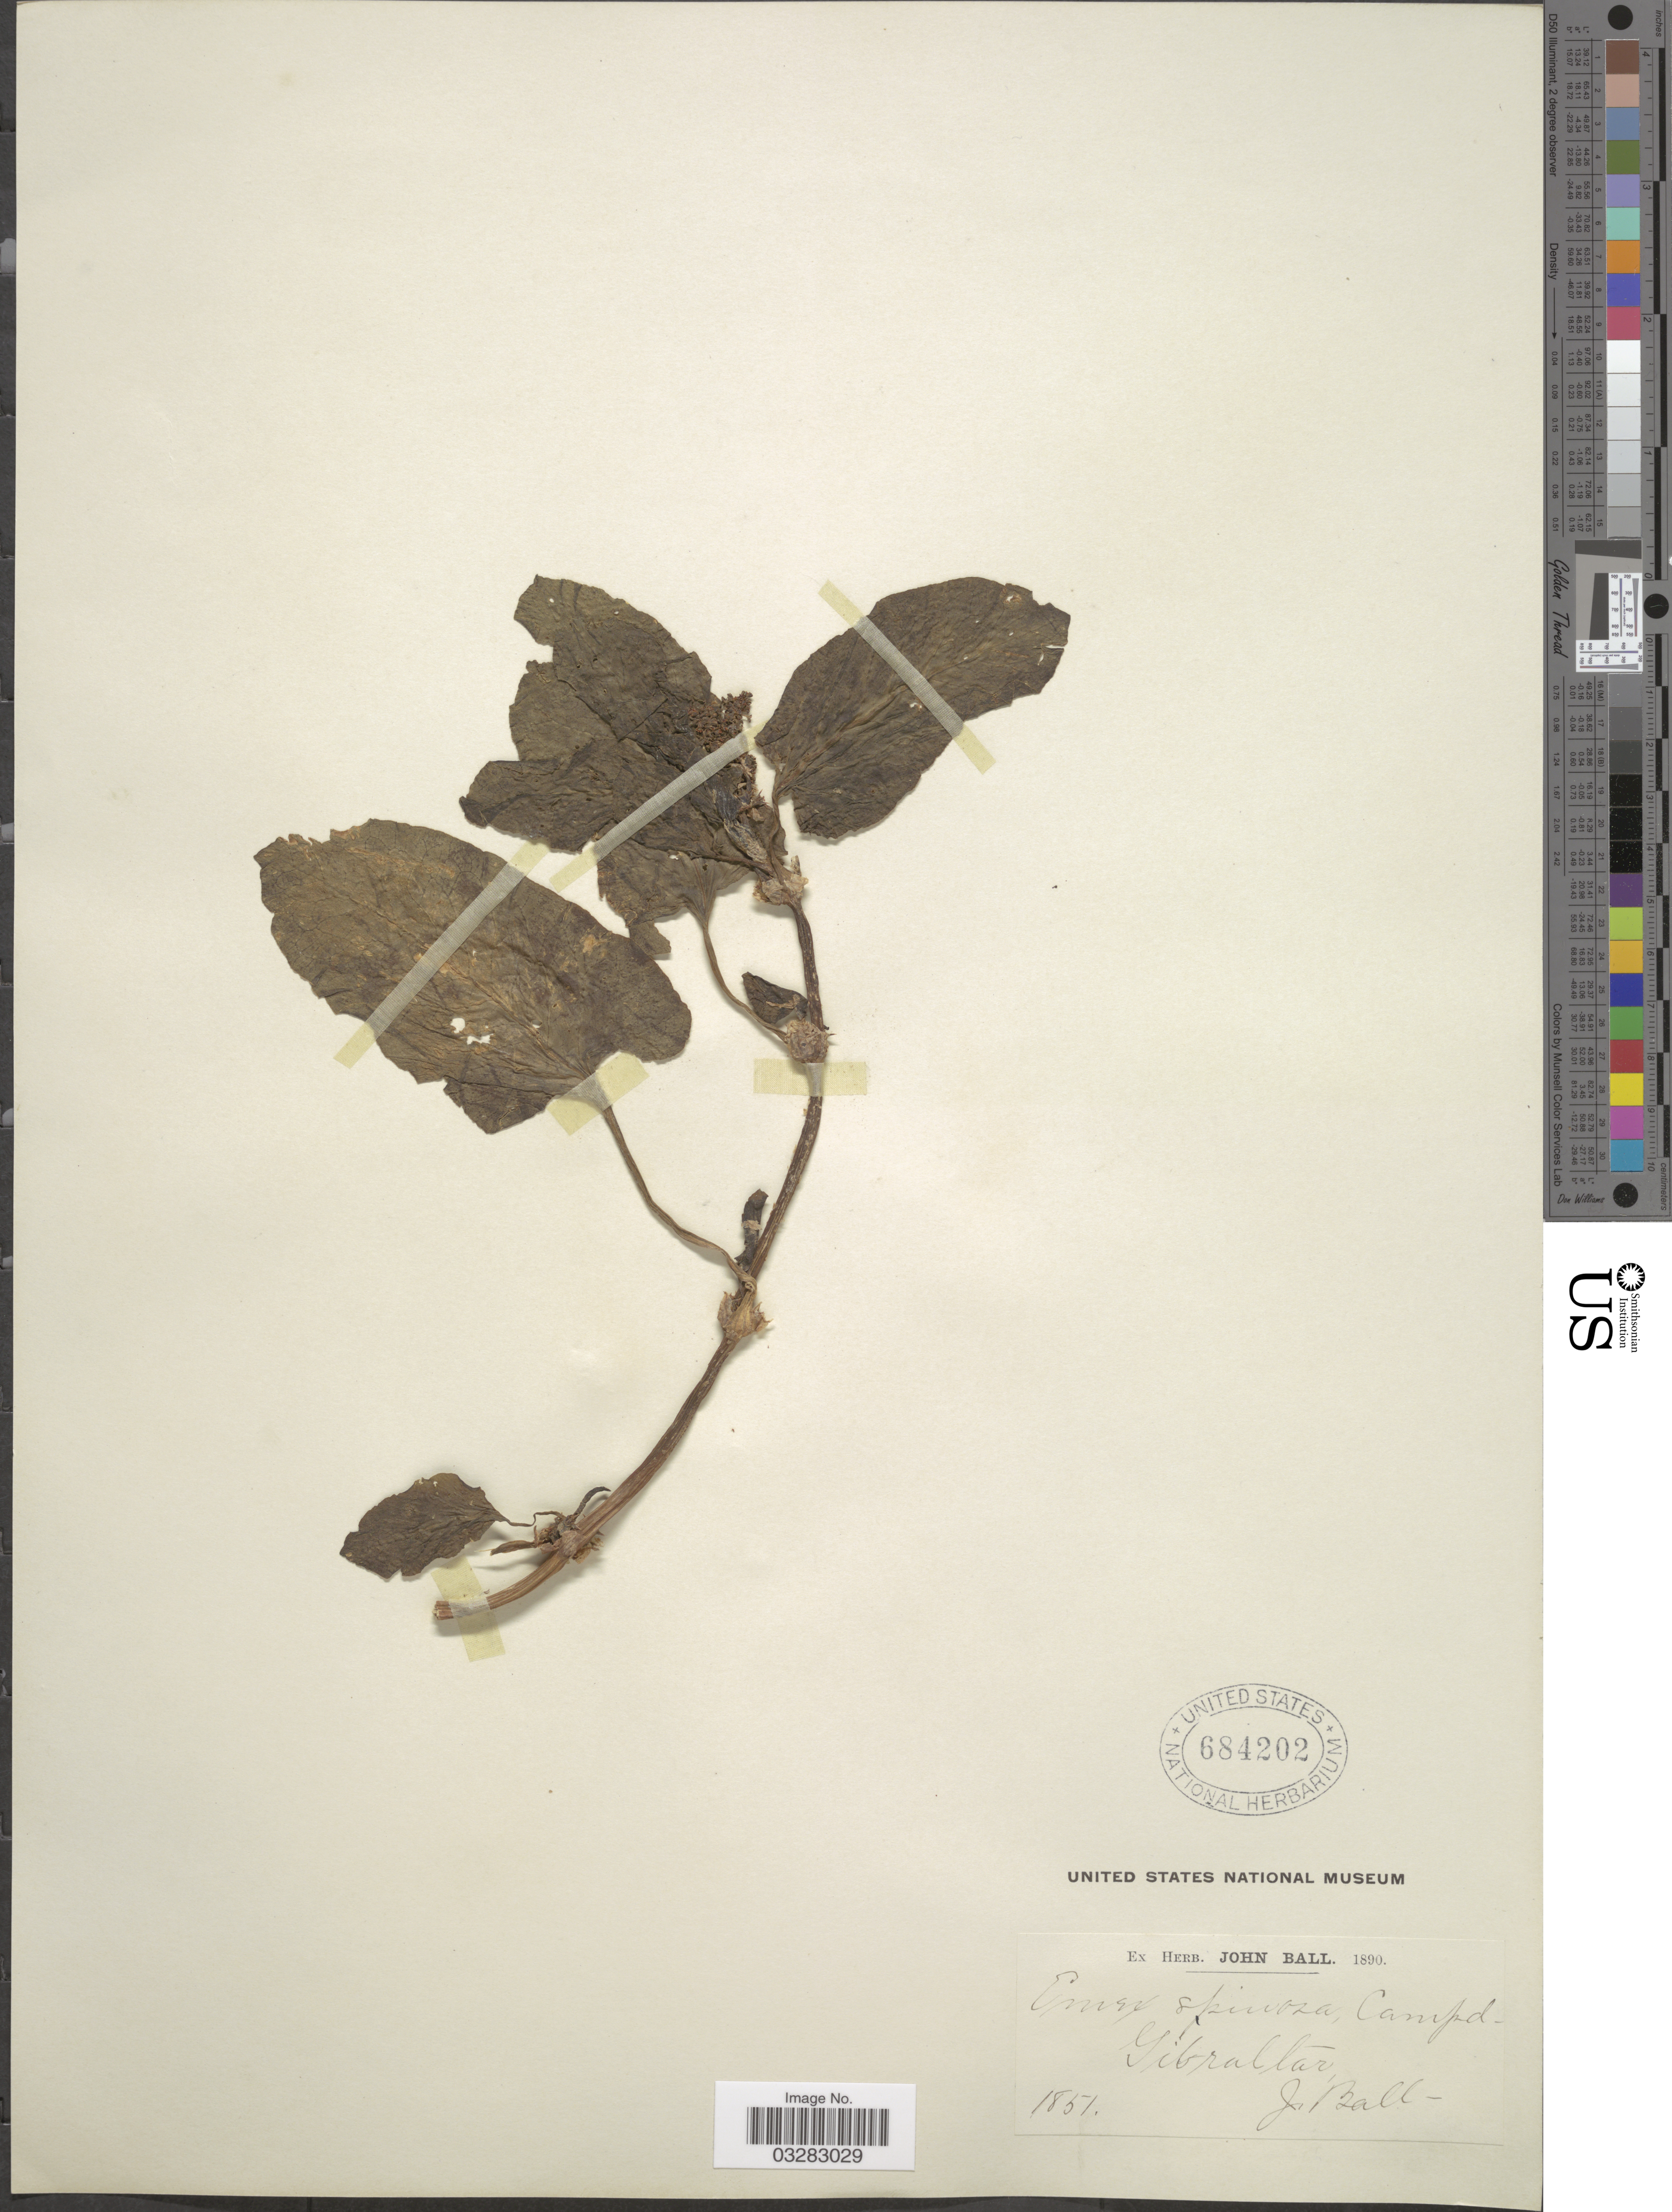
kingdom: Plantae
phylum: Tracheophyta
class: Magnoliopsida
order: Caryophyllales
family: Polygonaceae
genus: Rumex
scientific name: Rumex spinosus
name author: L.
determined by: Strong, Mark T., (BOT), Smithsonian Institution - National Museum of Natural History (UNITED STATES)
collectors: J. Ball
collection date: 1851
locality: Gibraltar.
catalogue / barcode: US 684202